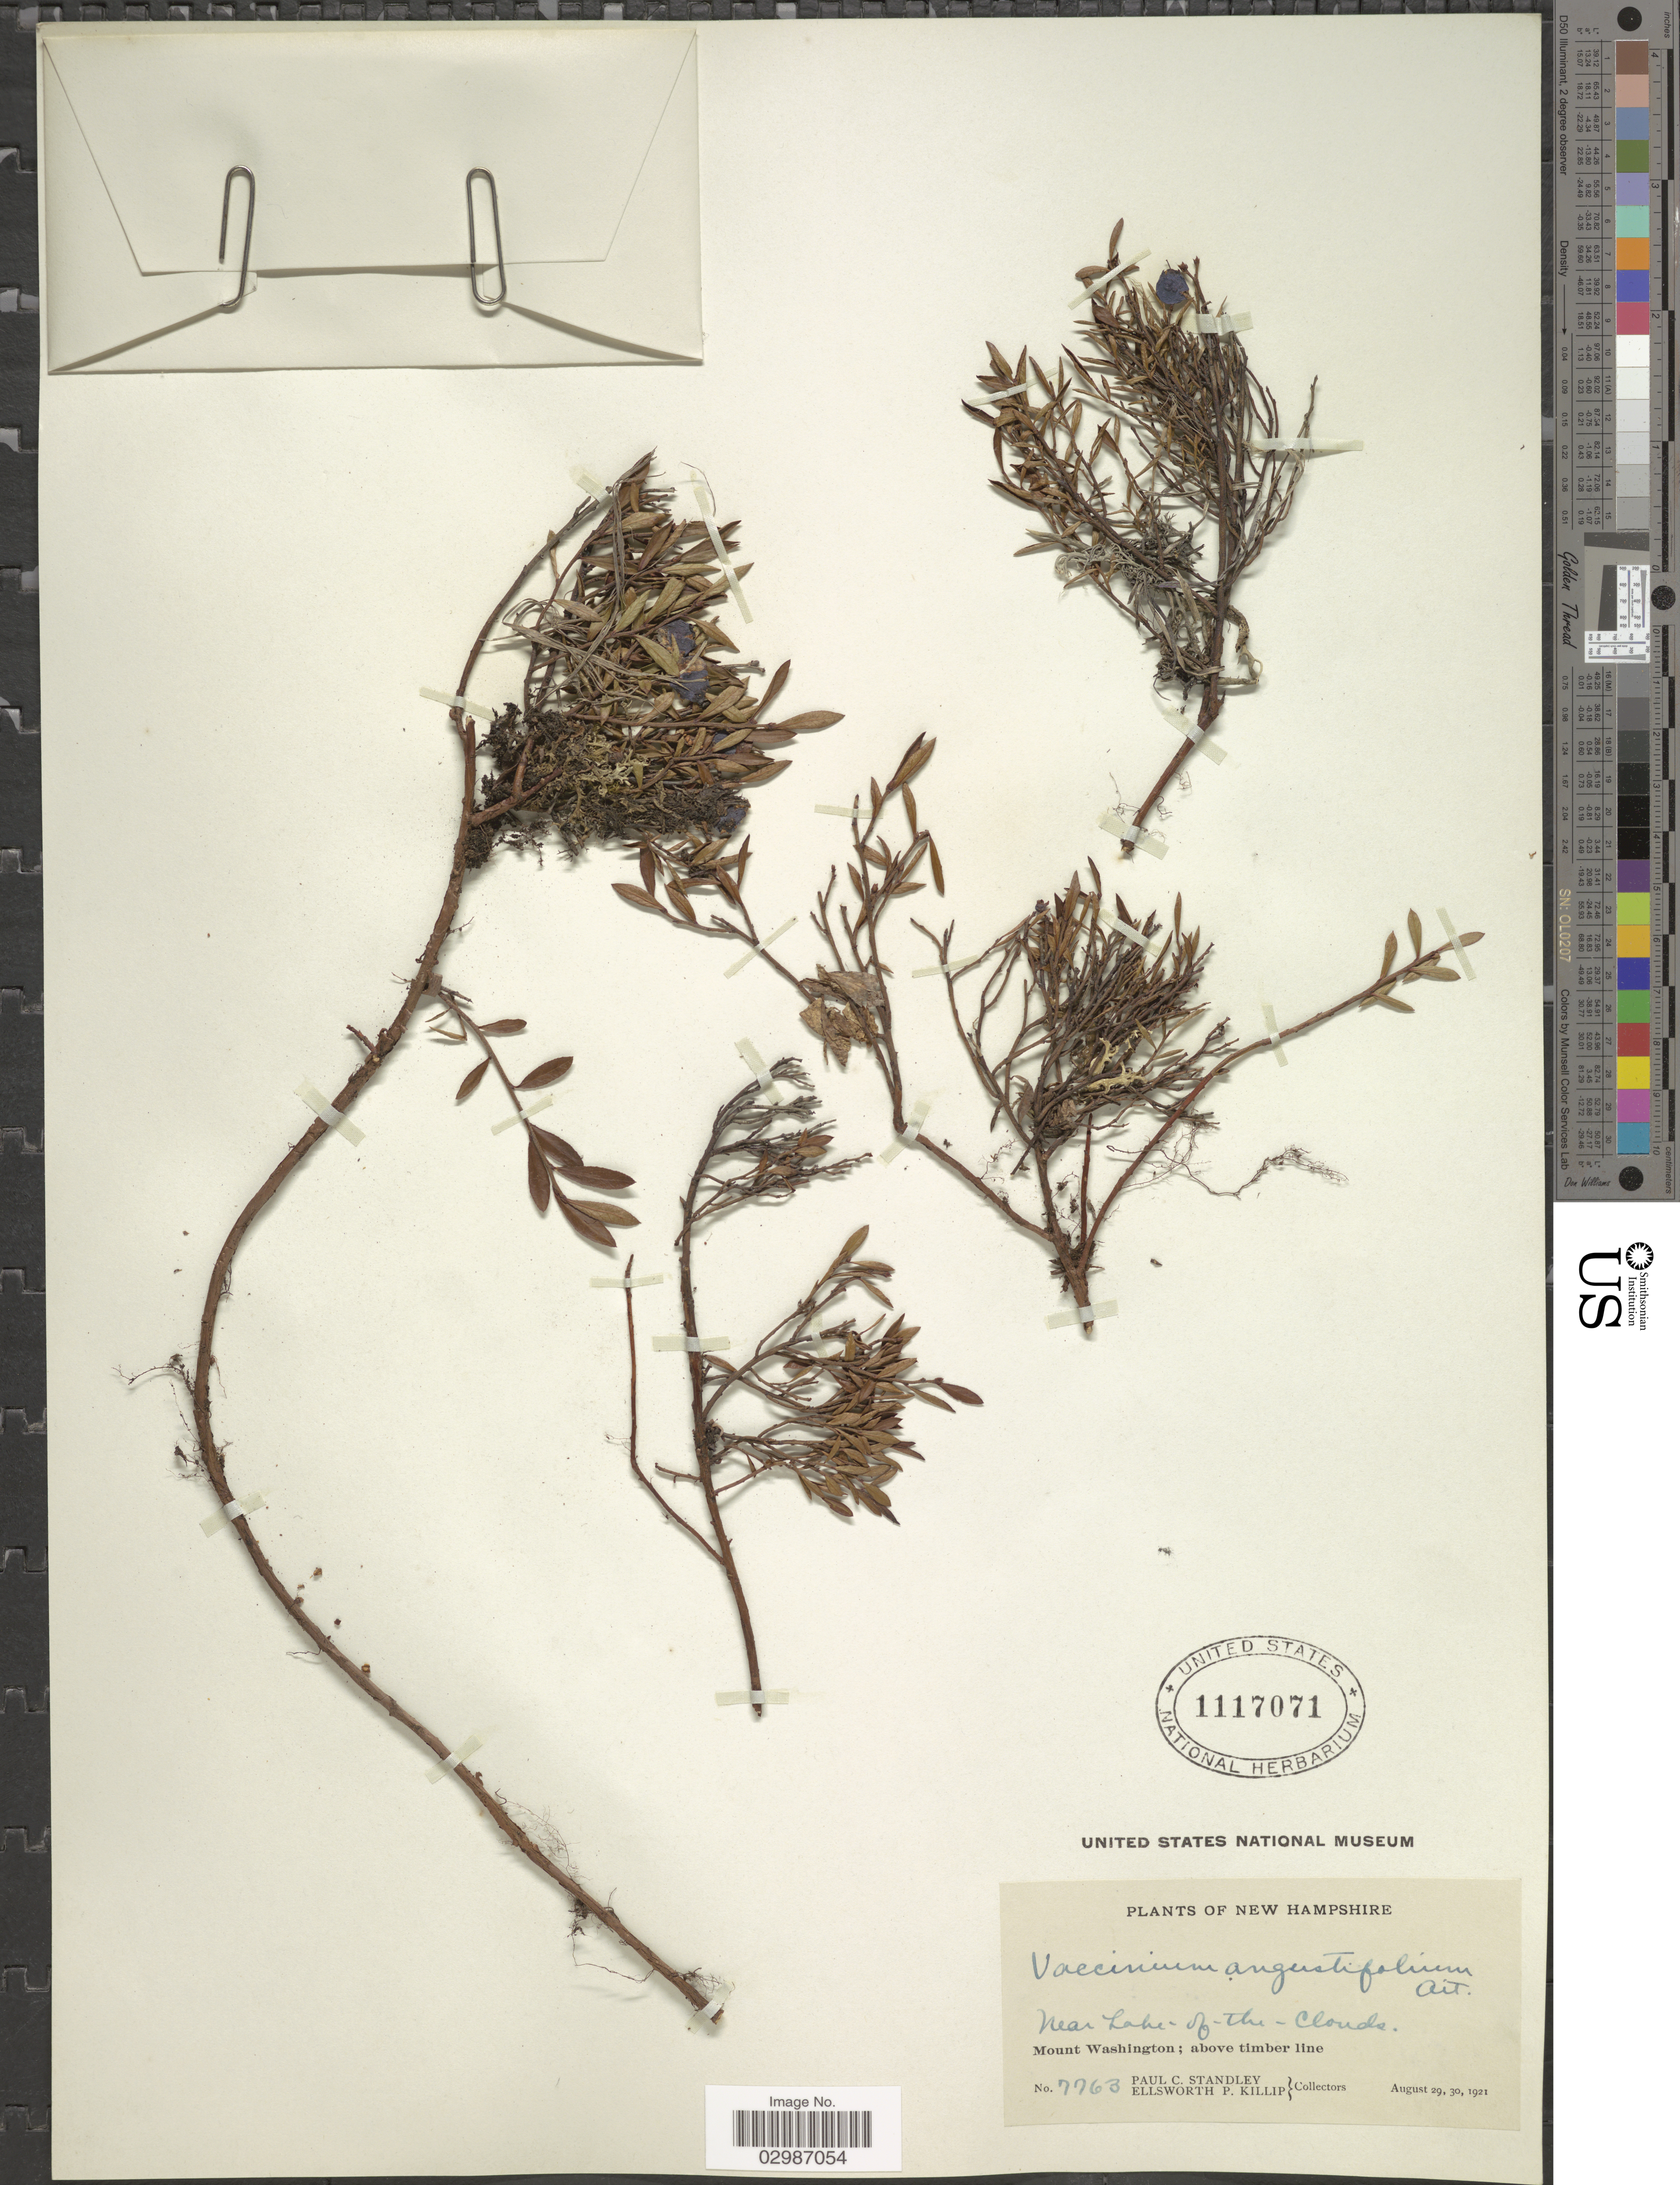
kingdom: Plantae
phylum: Tracheophyta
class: Magnoliopsida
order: Ericales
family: Ericaceae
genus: Vaccinium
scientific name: Vaccinium angustifolium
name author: Aiton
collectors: P. C. Standley & E. P. Killip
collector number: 7763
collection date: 1921-08-29/1921-08-30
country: United States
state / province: New Hampshire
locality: Near Lake-of-the-Clouds. Mount Washington; above timber line.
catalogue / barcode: US 1117071